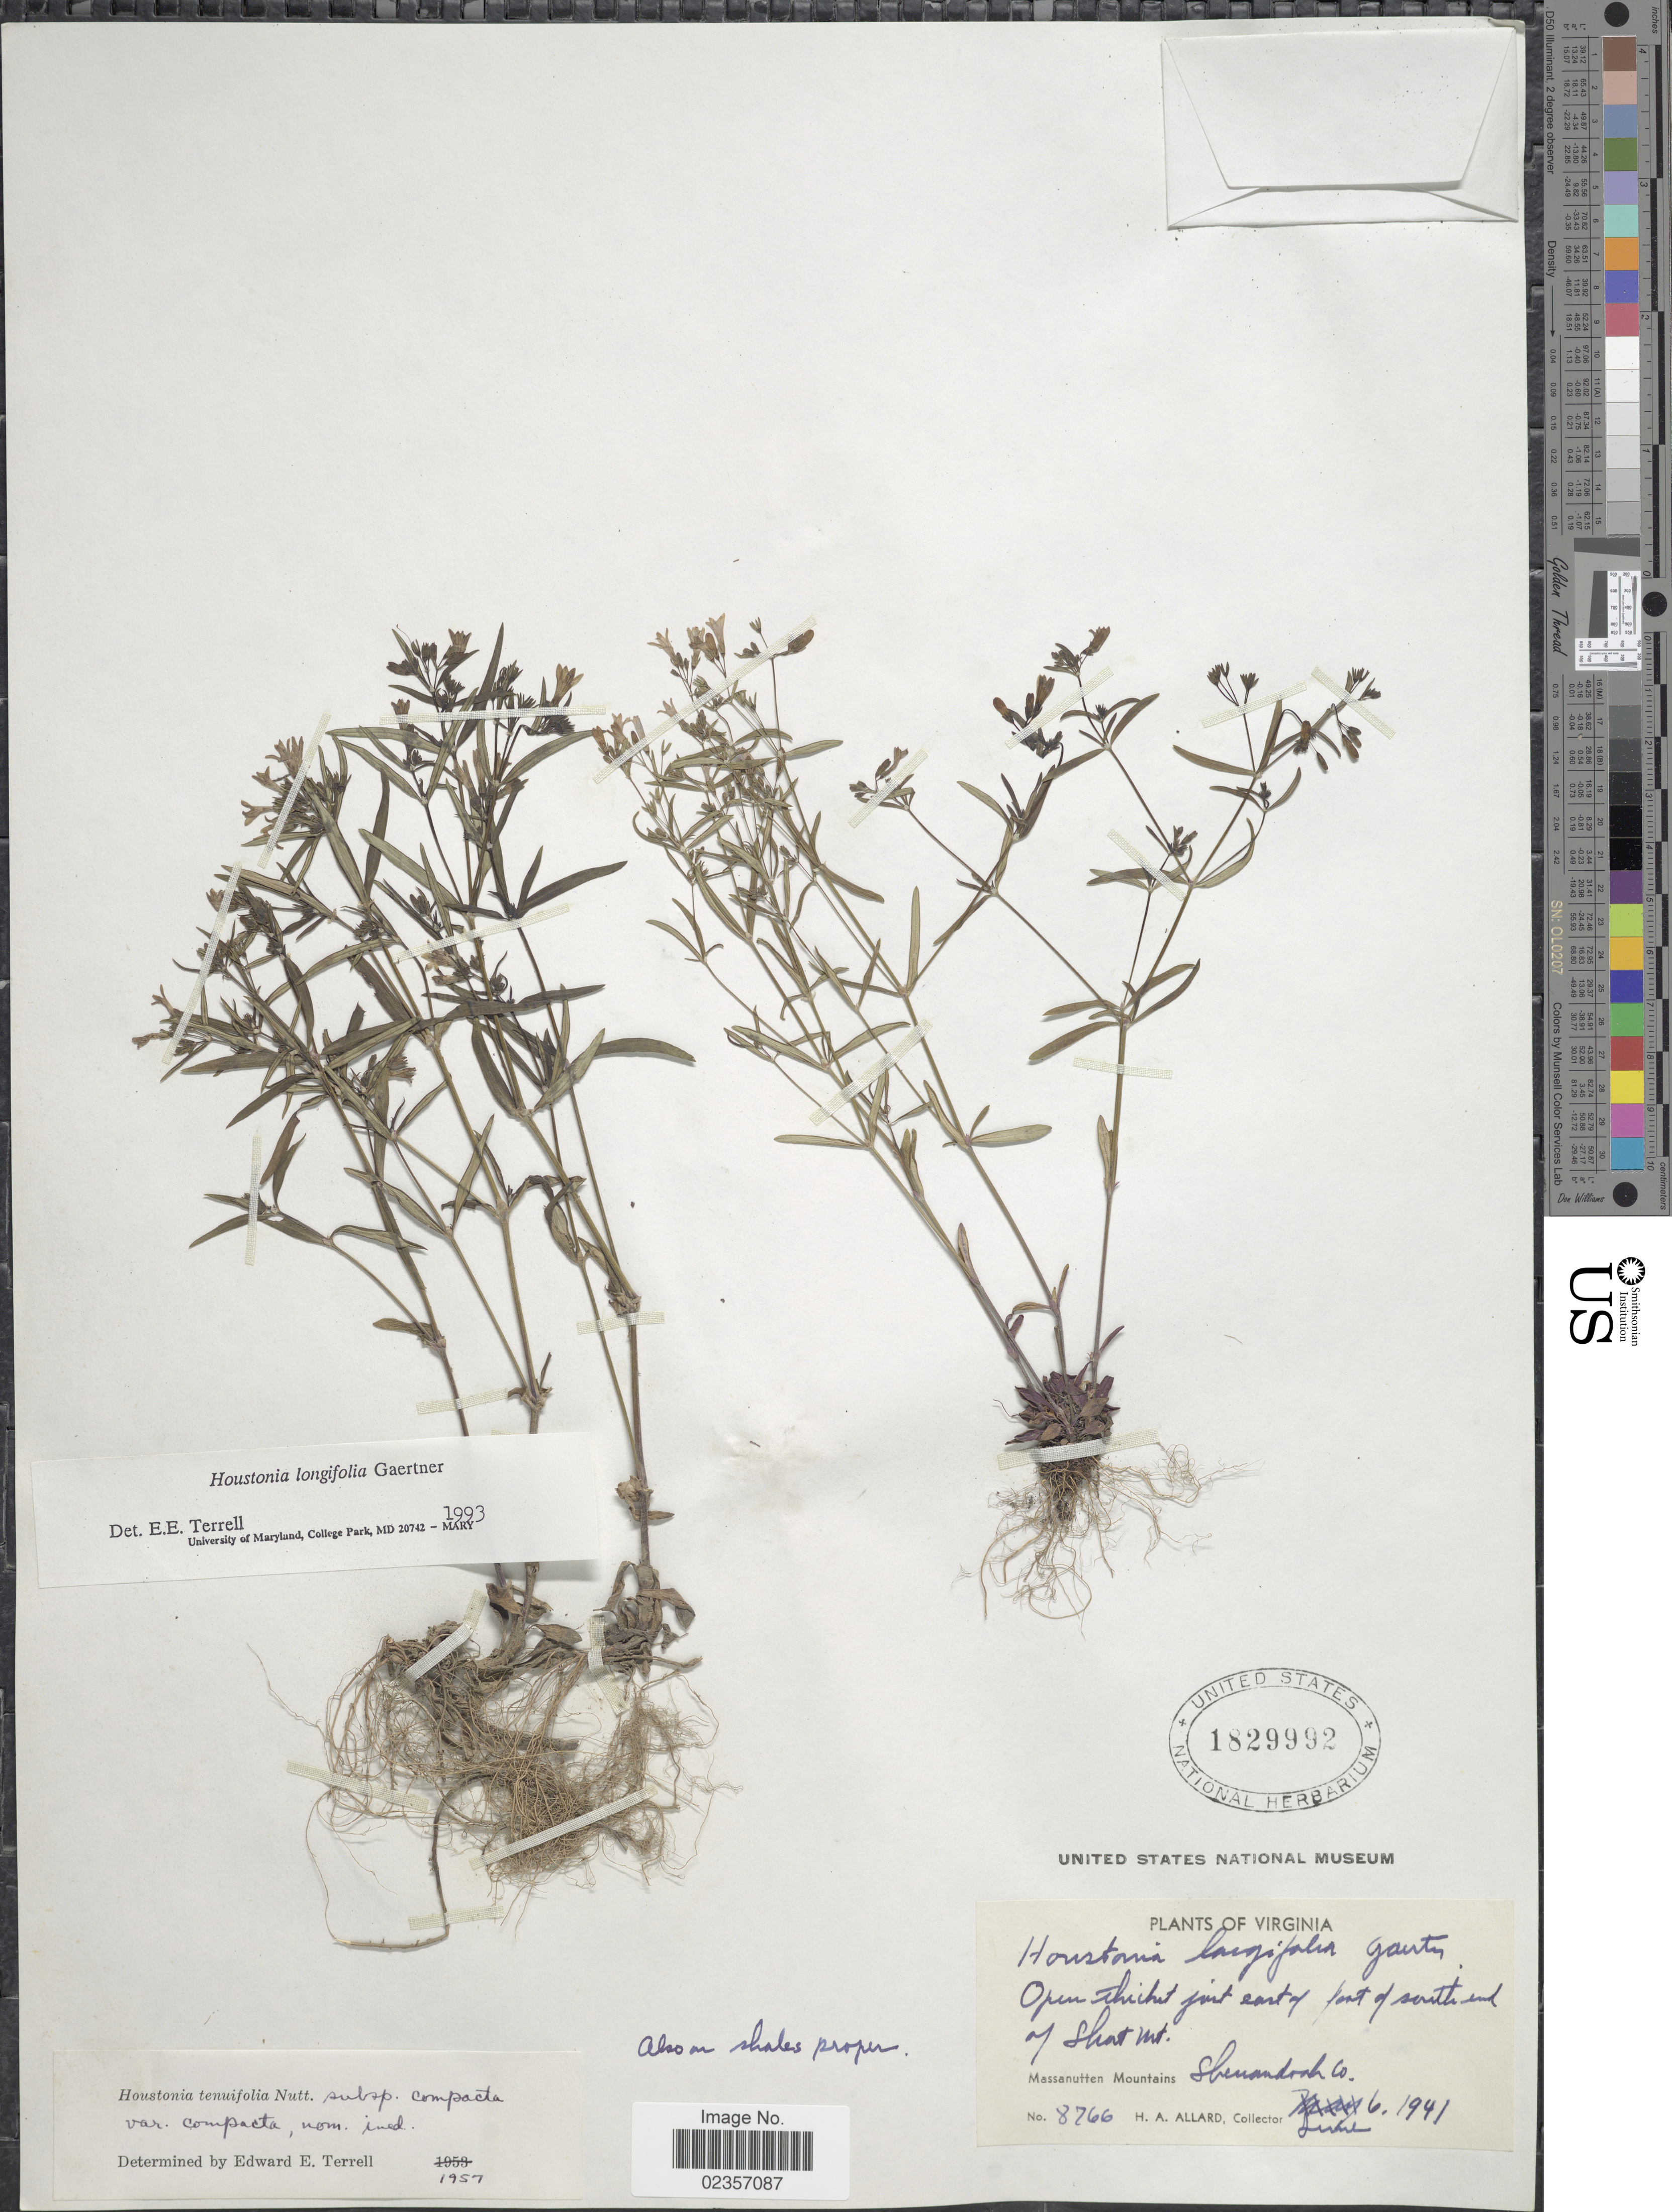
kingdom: Plantae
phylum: Tracheophyta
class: Magnoliopsida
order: Gentianales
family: Rubiaceae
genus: Houstonia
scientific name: Houstonia longifolia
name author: Gaertn.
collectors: H. A. Allard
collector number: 8766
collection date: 1941-06-06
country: United States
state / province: Virginia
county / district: Shenandoah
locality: Open thicket just E of foot of S end of Short Mt, Massanutten Mtns,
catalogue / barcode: US 1829992